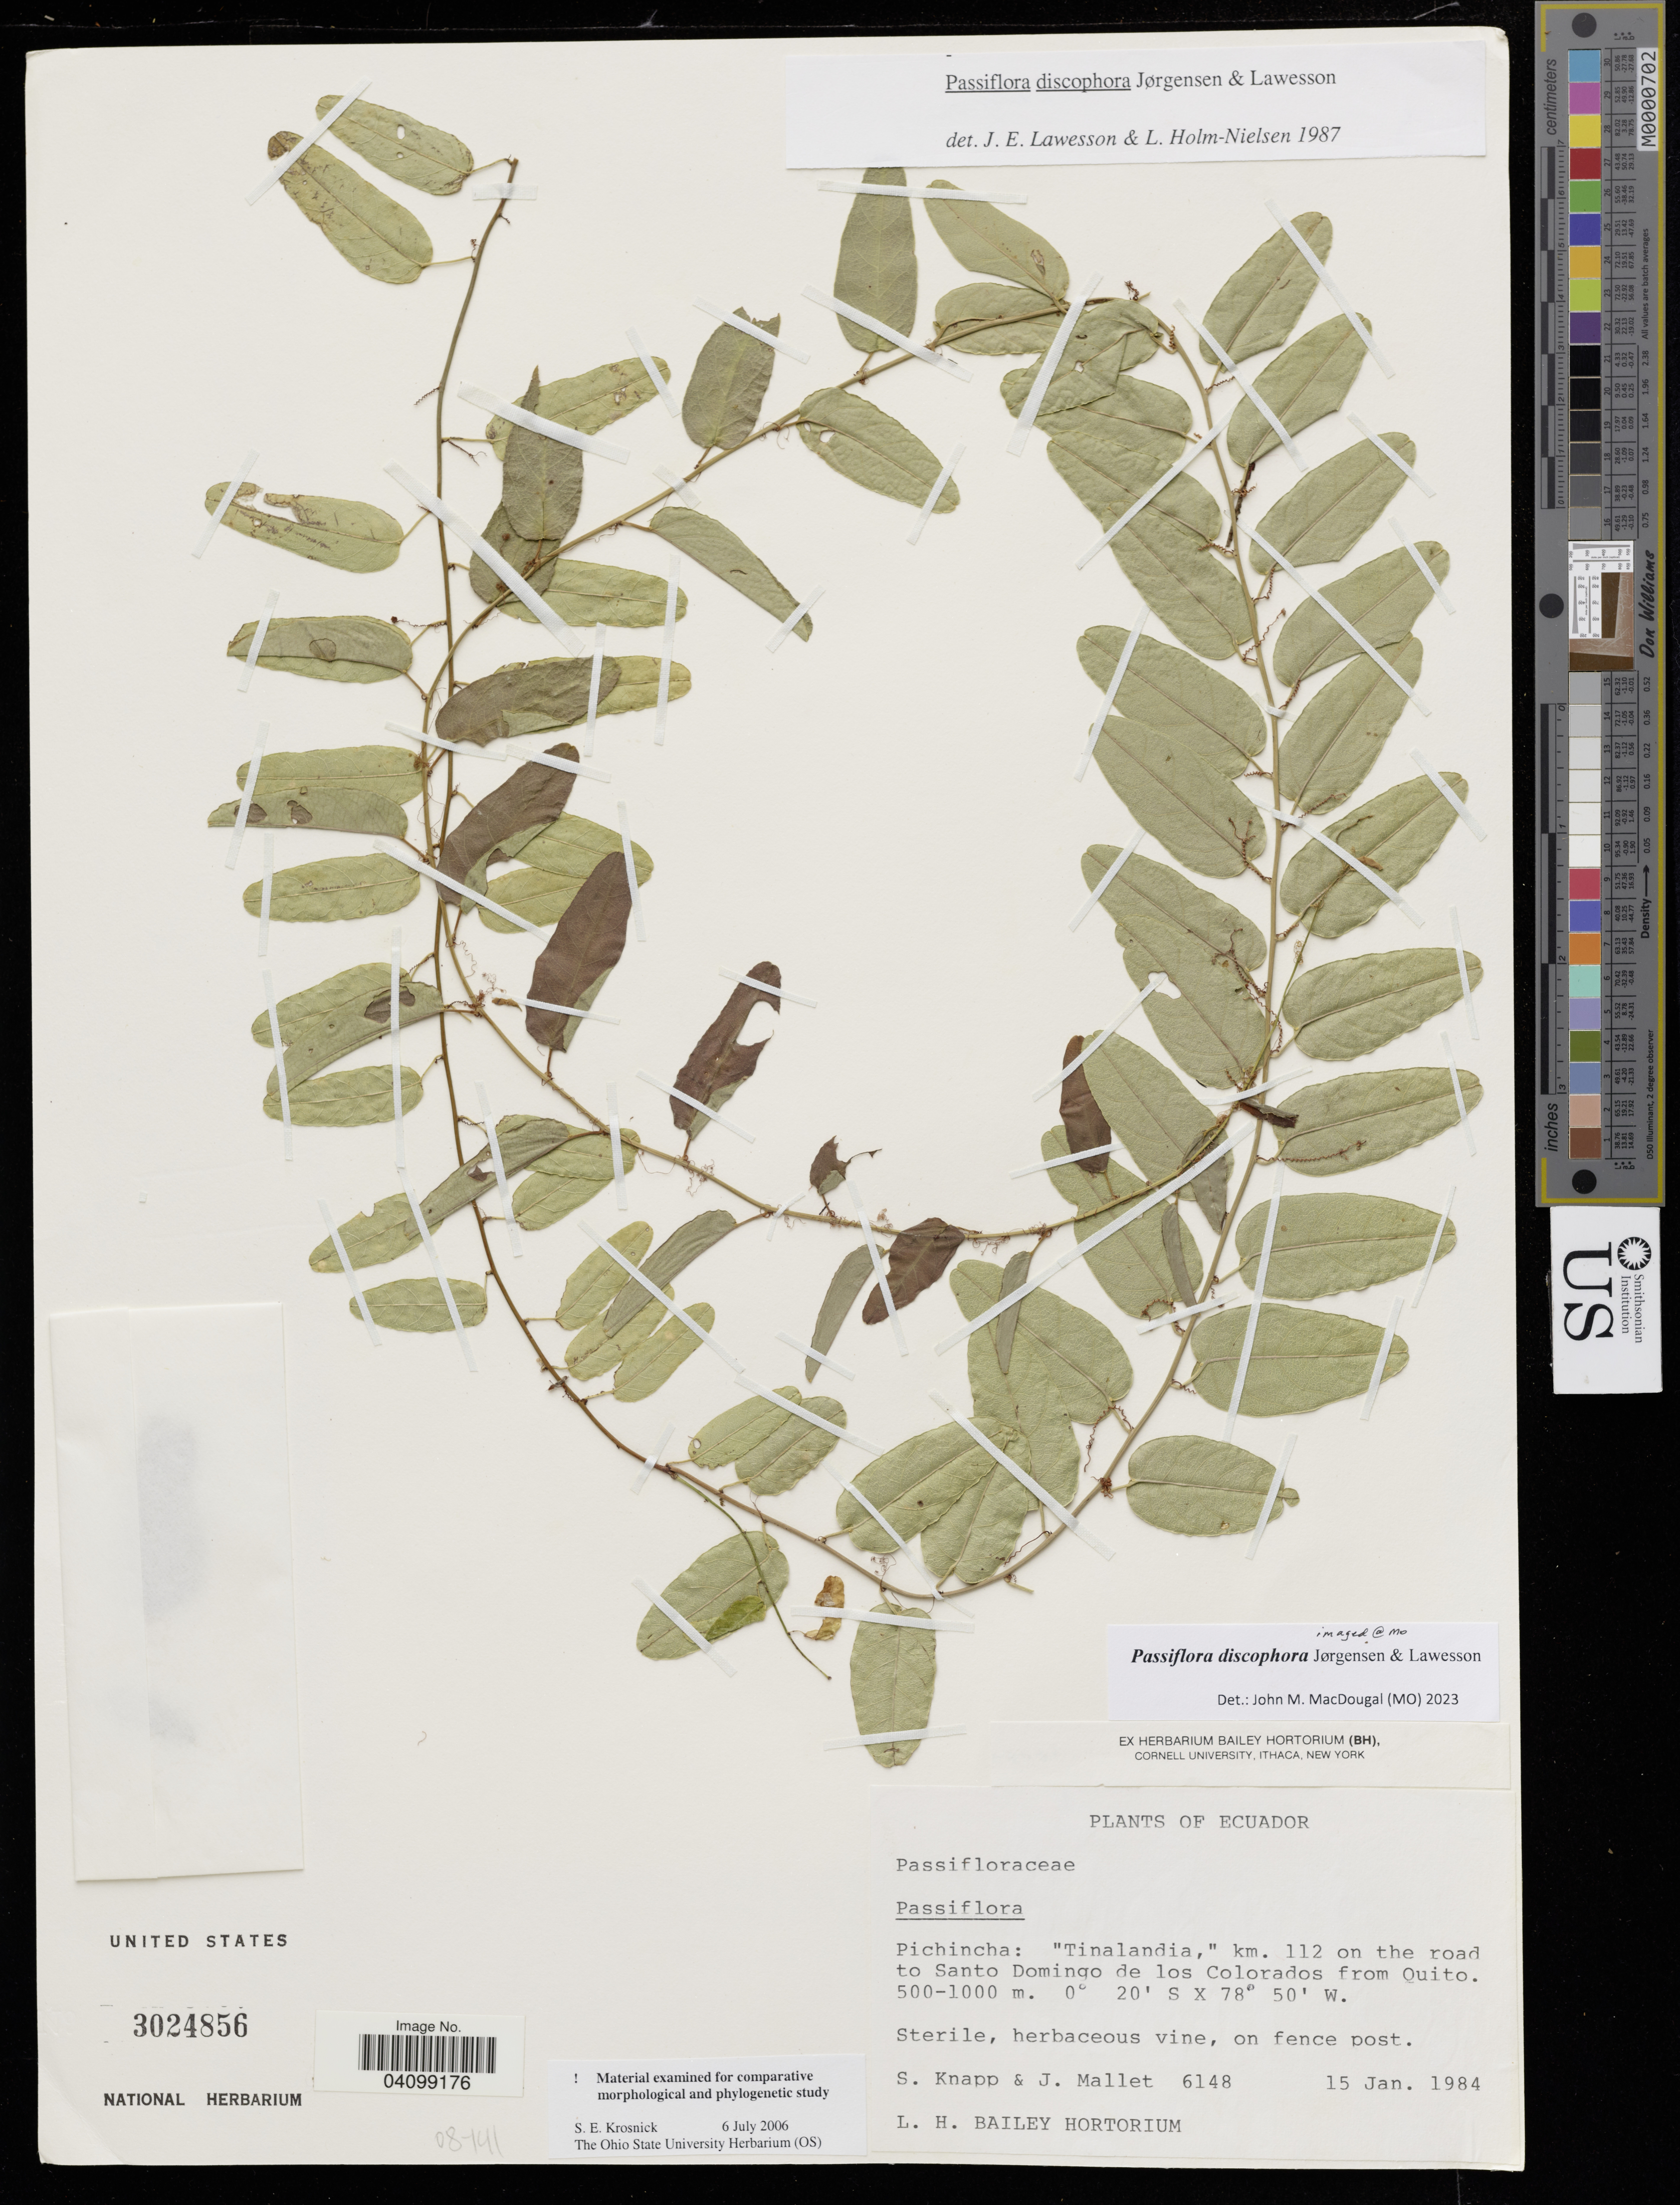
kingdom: Plantae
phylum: Tracheophyta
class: Magnoliopsida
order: Malpighiales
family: Passifloraceae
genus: Passiflora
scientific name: Passiflora discophora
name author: P. Jørg. & Lawesson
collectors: S. Knapp & J. Mallet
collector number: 6148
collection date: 1984-01-15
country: Ecuador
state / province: Pichincha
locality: "Tinalandia," km. 112 on the road to Santo Domingo de los Colorados from Quito.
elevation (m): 500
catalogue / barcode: US 3024856